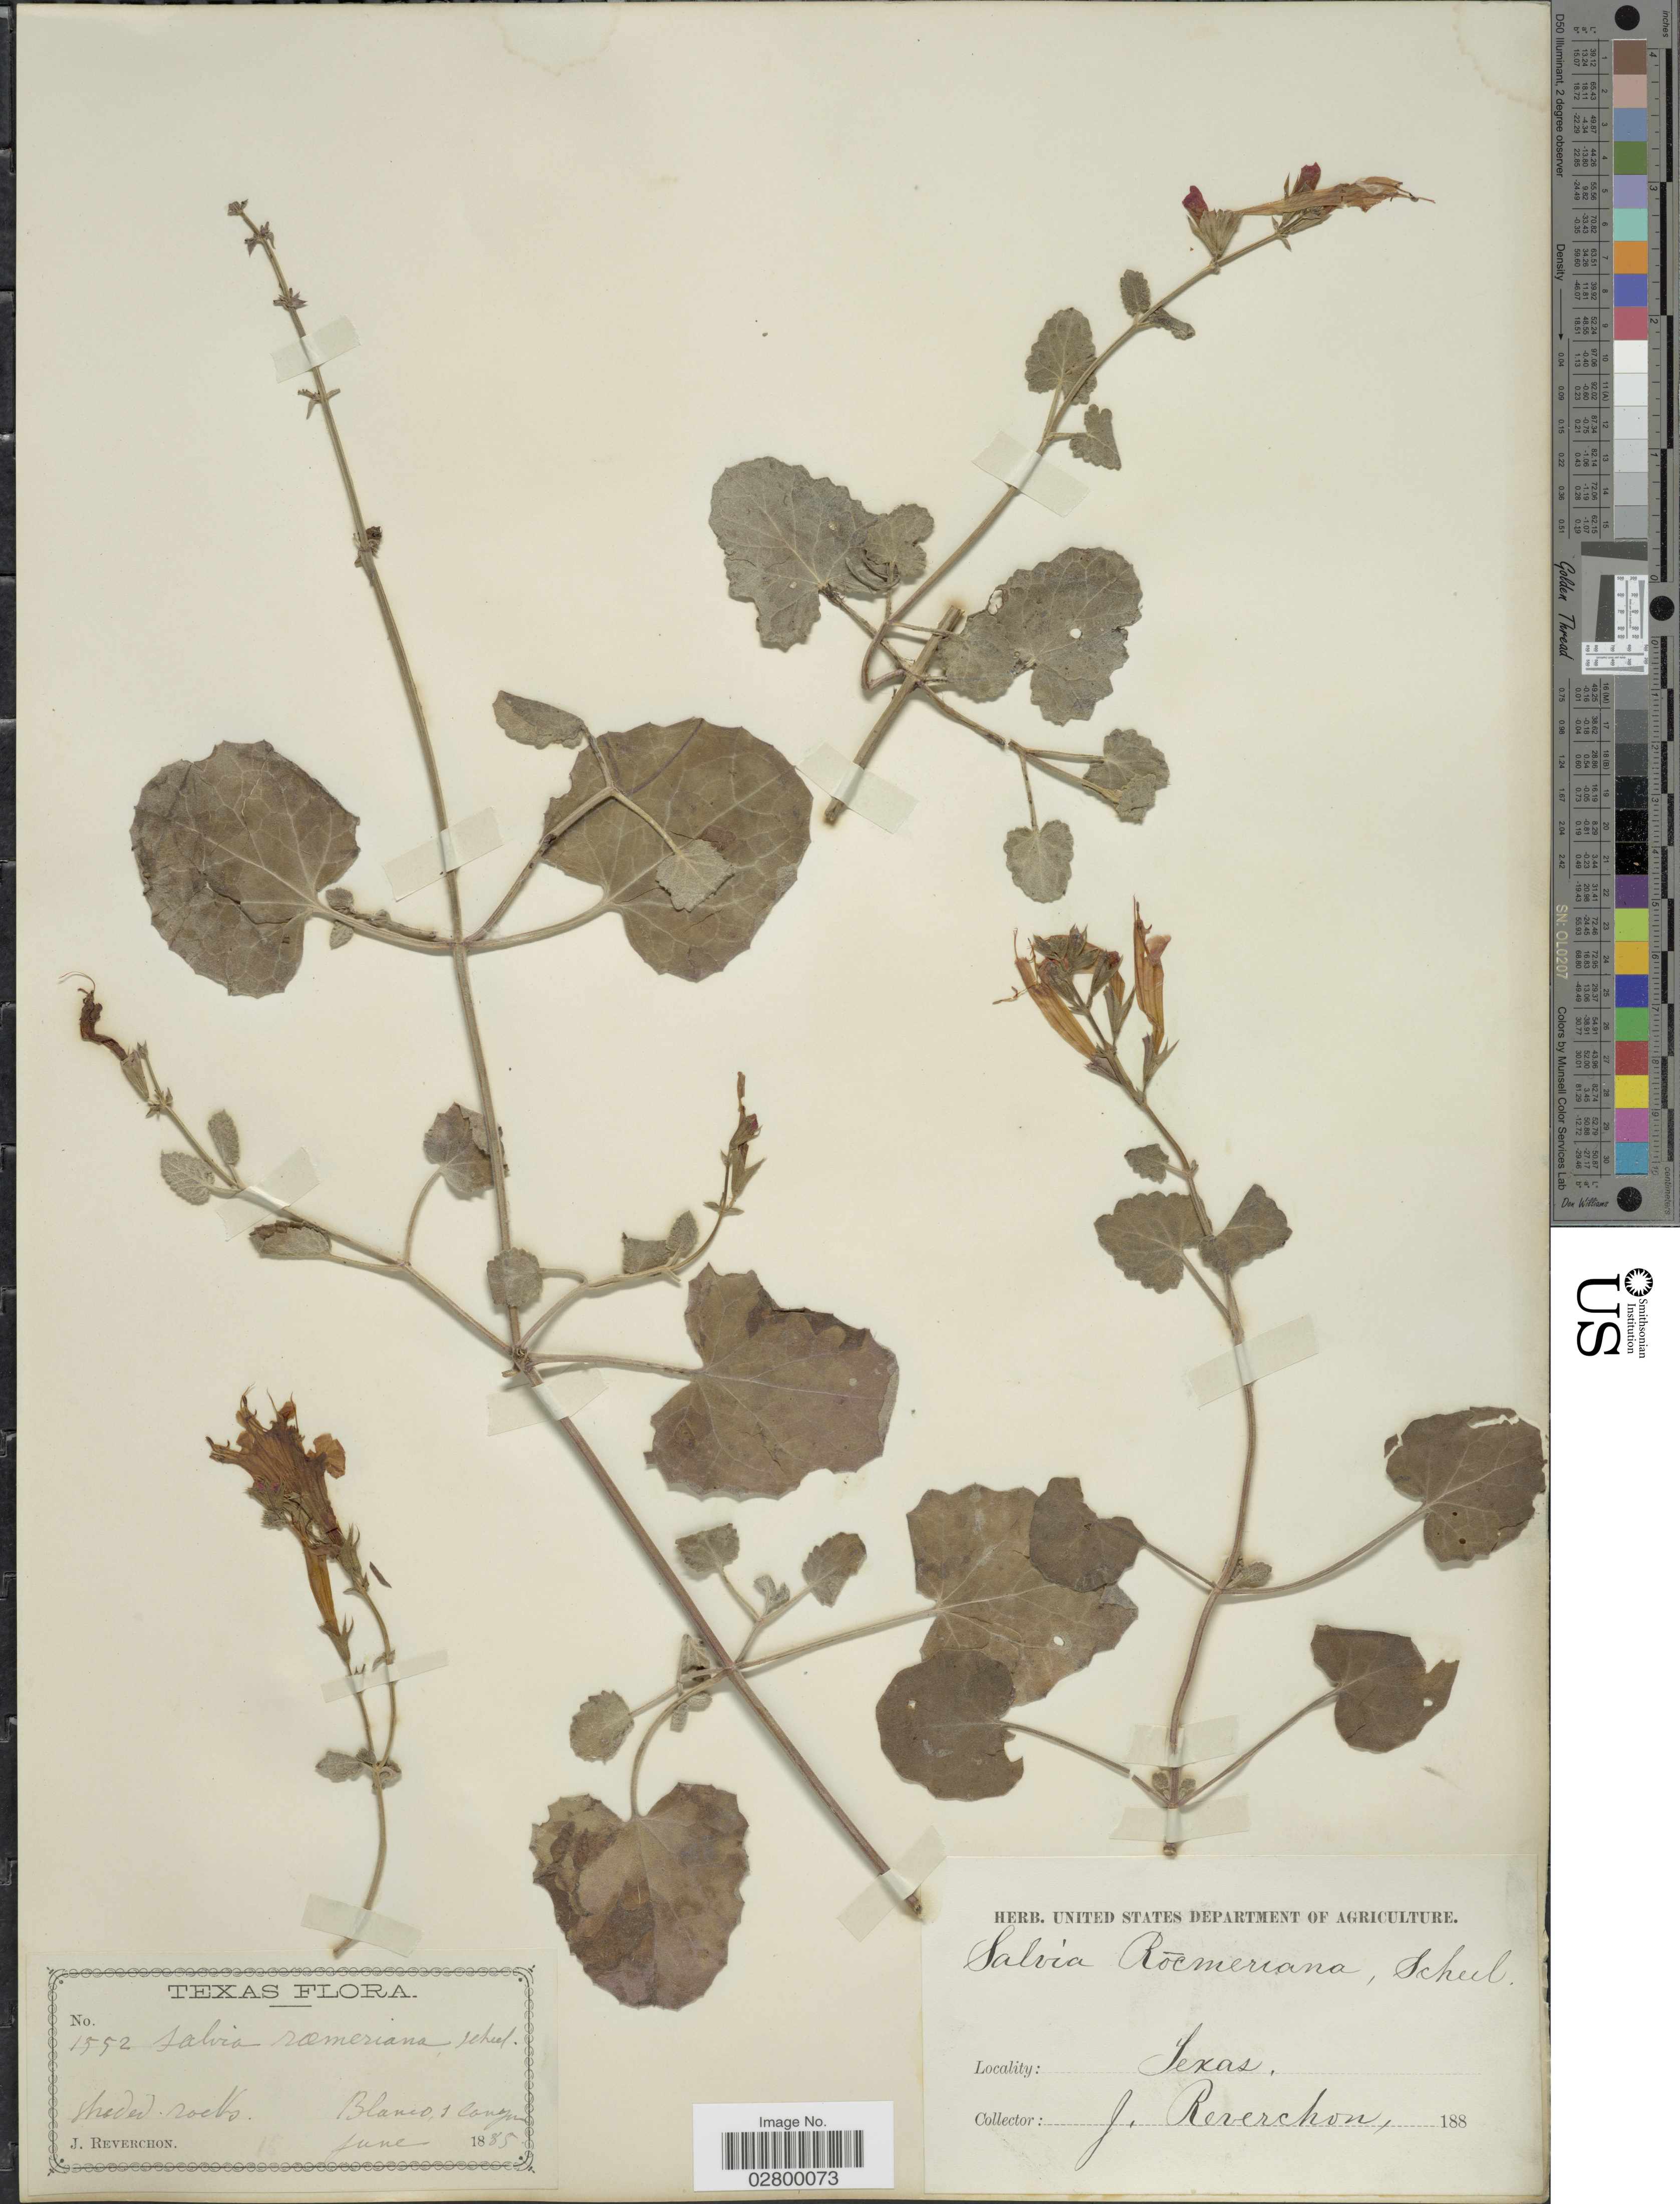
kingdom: Plantae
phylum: Tracheophyta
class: Magnoliopsida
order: Lamiales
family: Lamiaceae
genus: Salvia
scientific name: Salvia roemeriana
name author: Scheele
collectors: J. Reverchon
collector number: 1552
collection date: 1885-06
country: United States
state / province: Texas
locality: Blanco's Canyon.